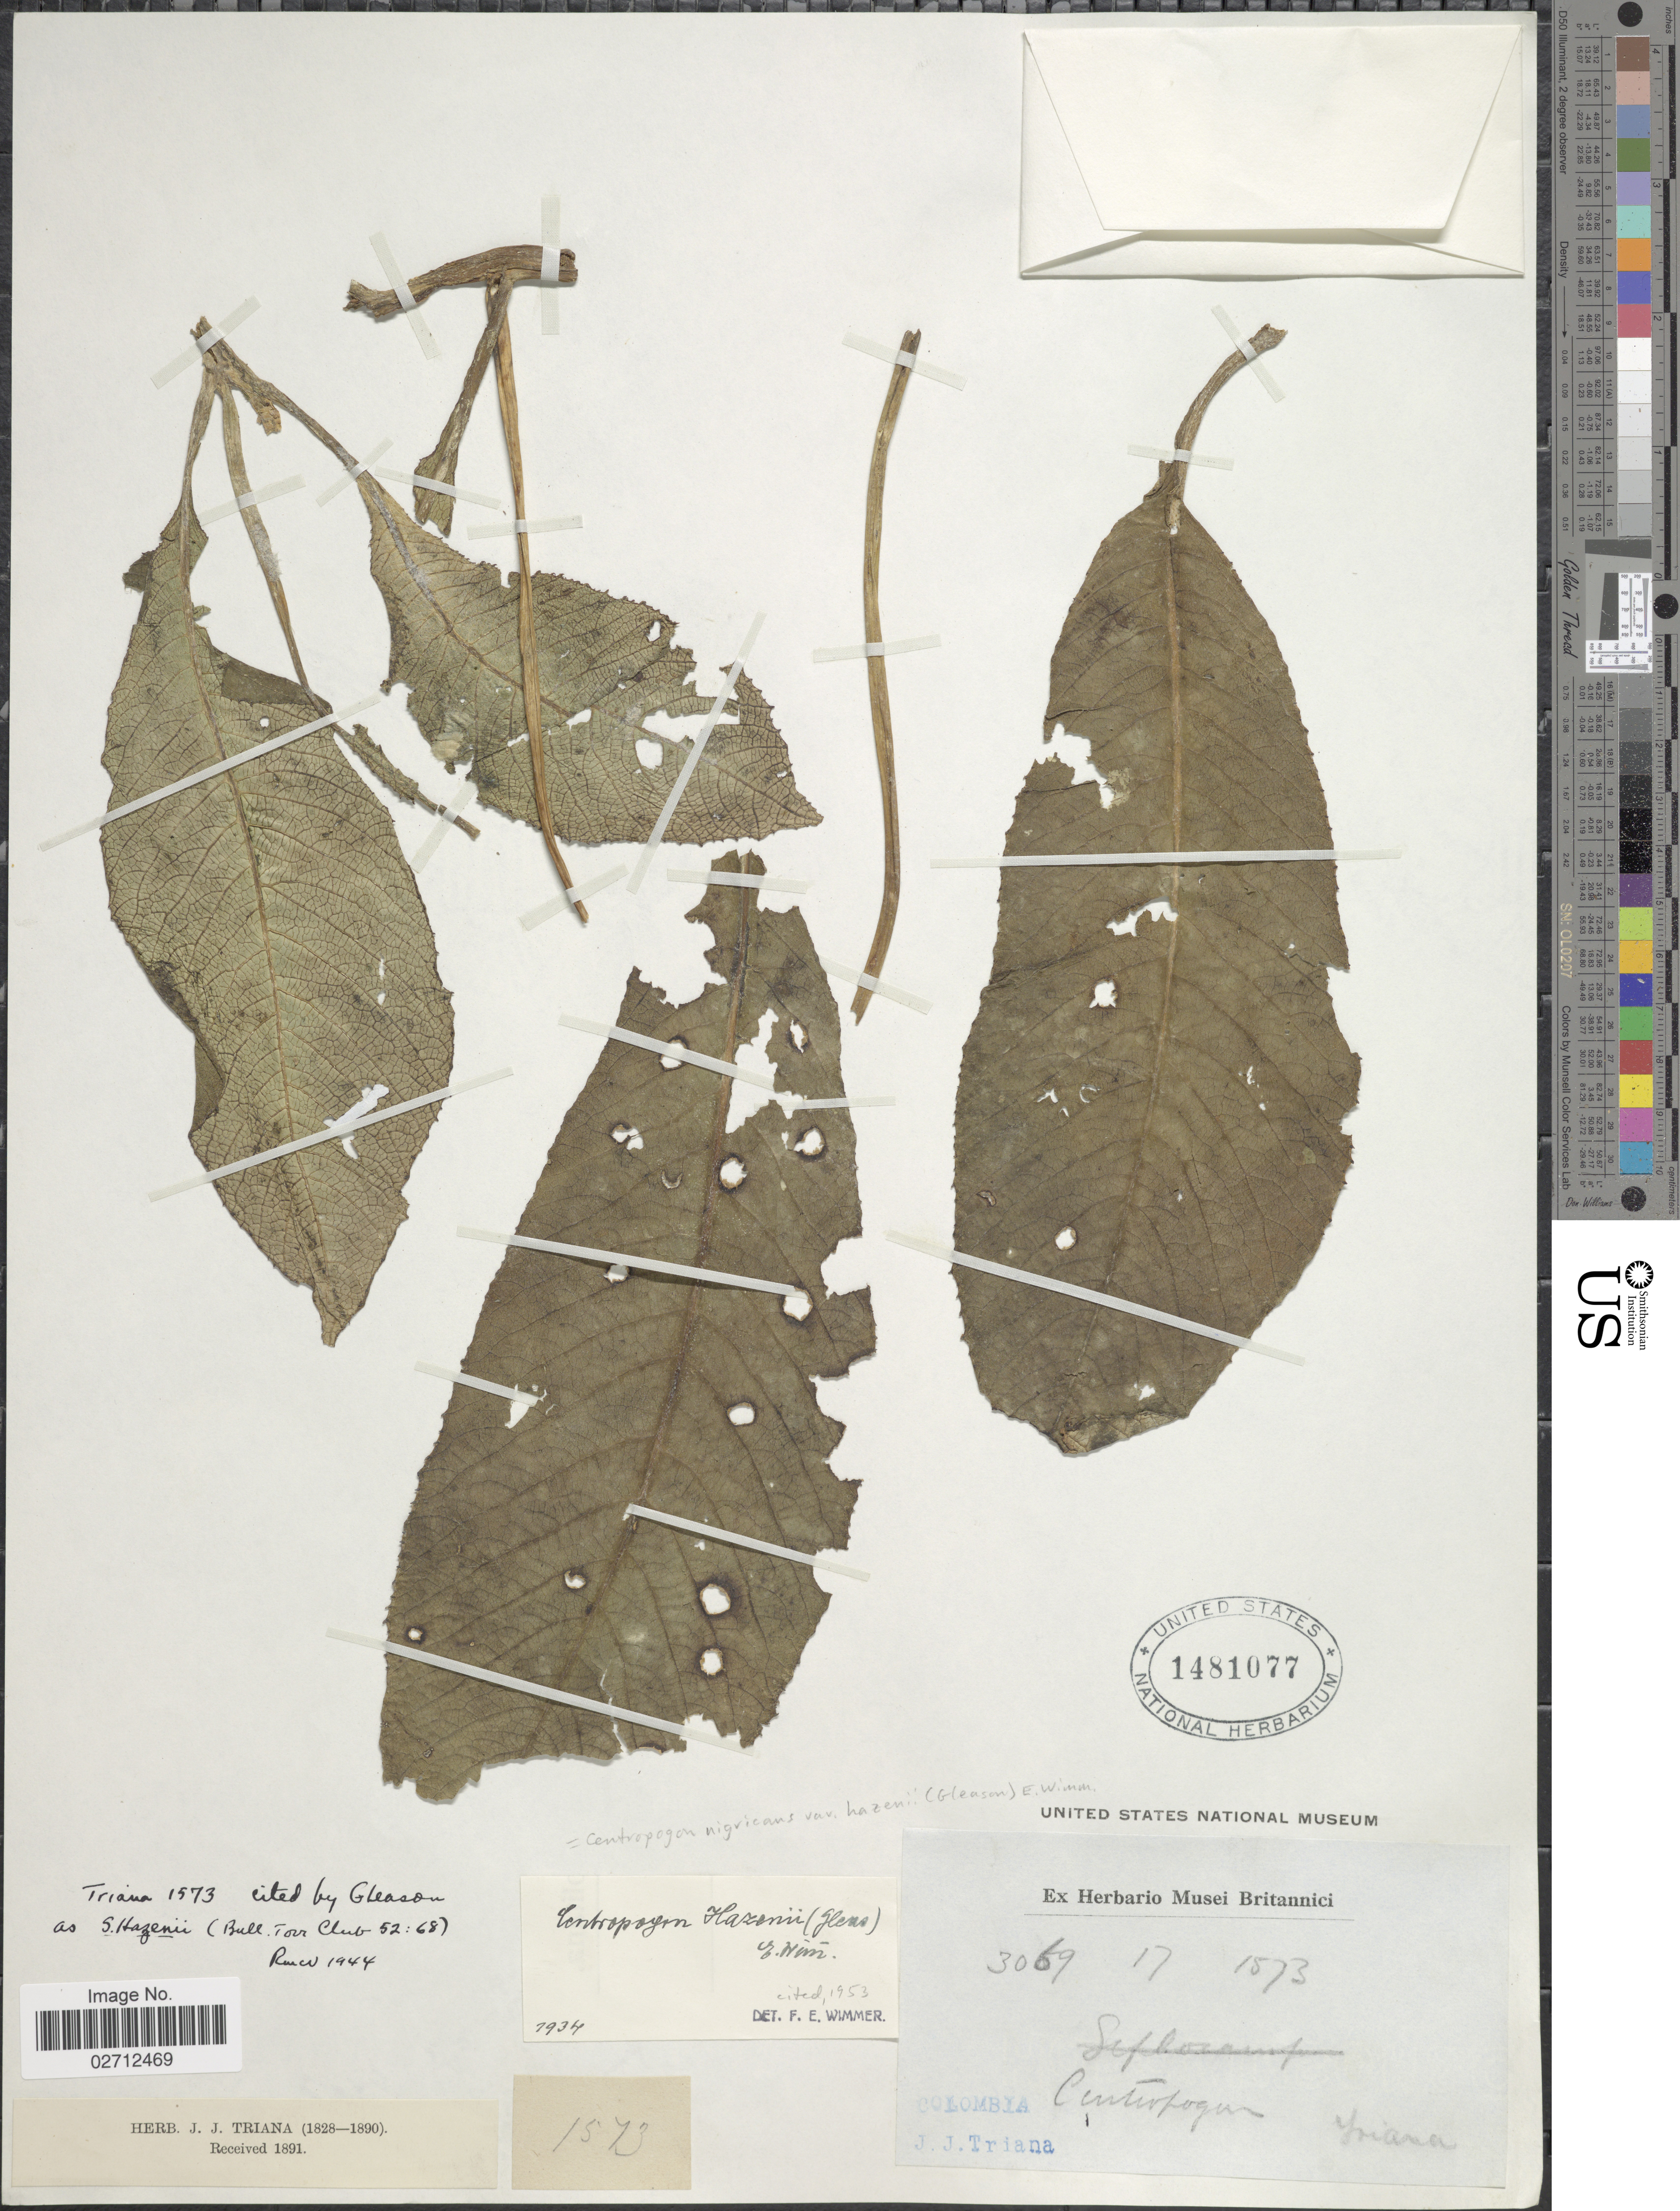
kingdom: Plantae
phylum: Tracheophyta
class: Magnoliopsida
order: Asterales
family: Campanulaceae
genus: Centropogon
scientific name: Centropogon nigricans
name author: Zahlbr.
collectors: J. J. Triana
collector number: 3069/17/1573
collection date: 1828/1890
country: Colombia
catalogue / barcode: US 1481077